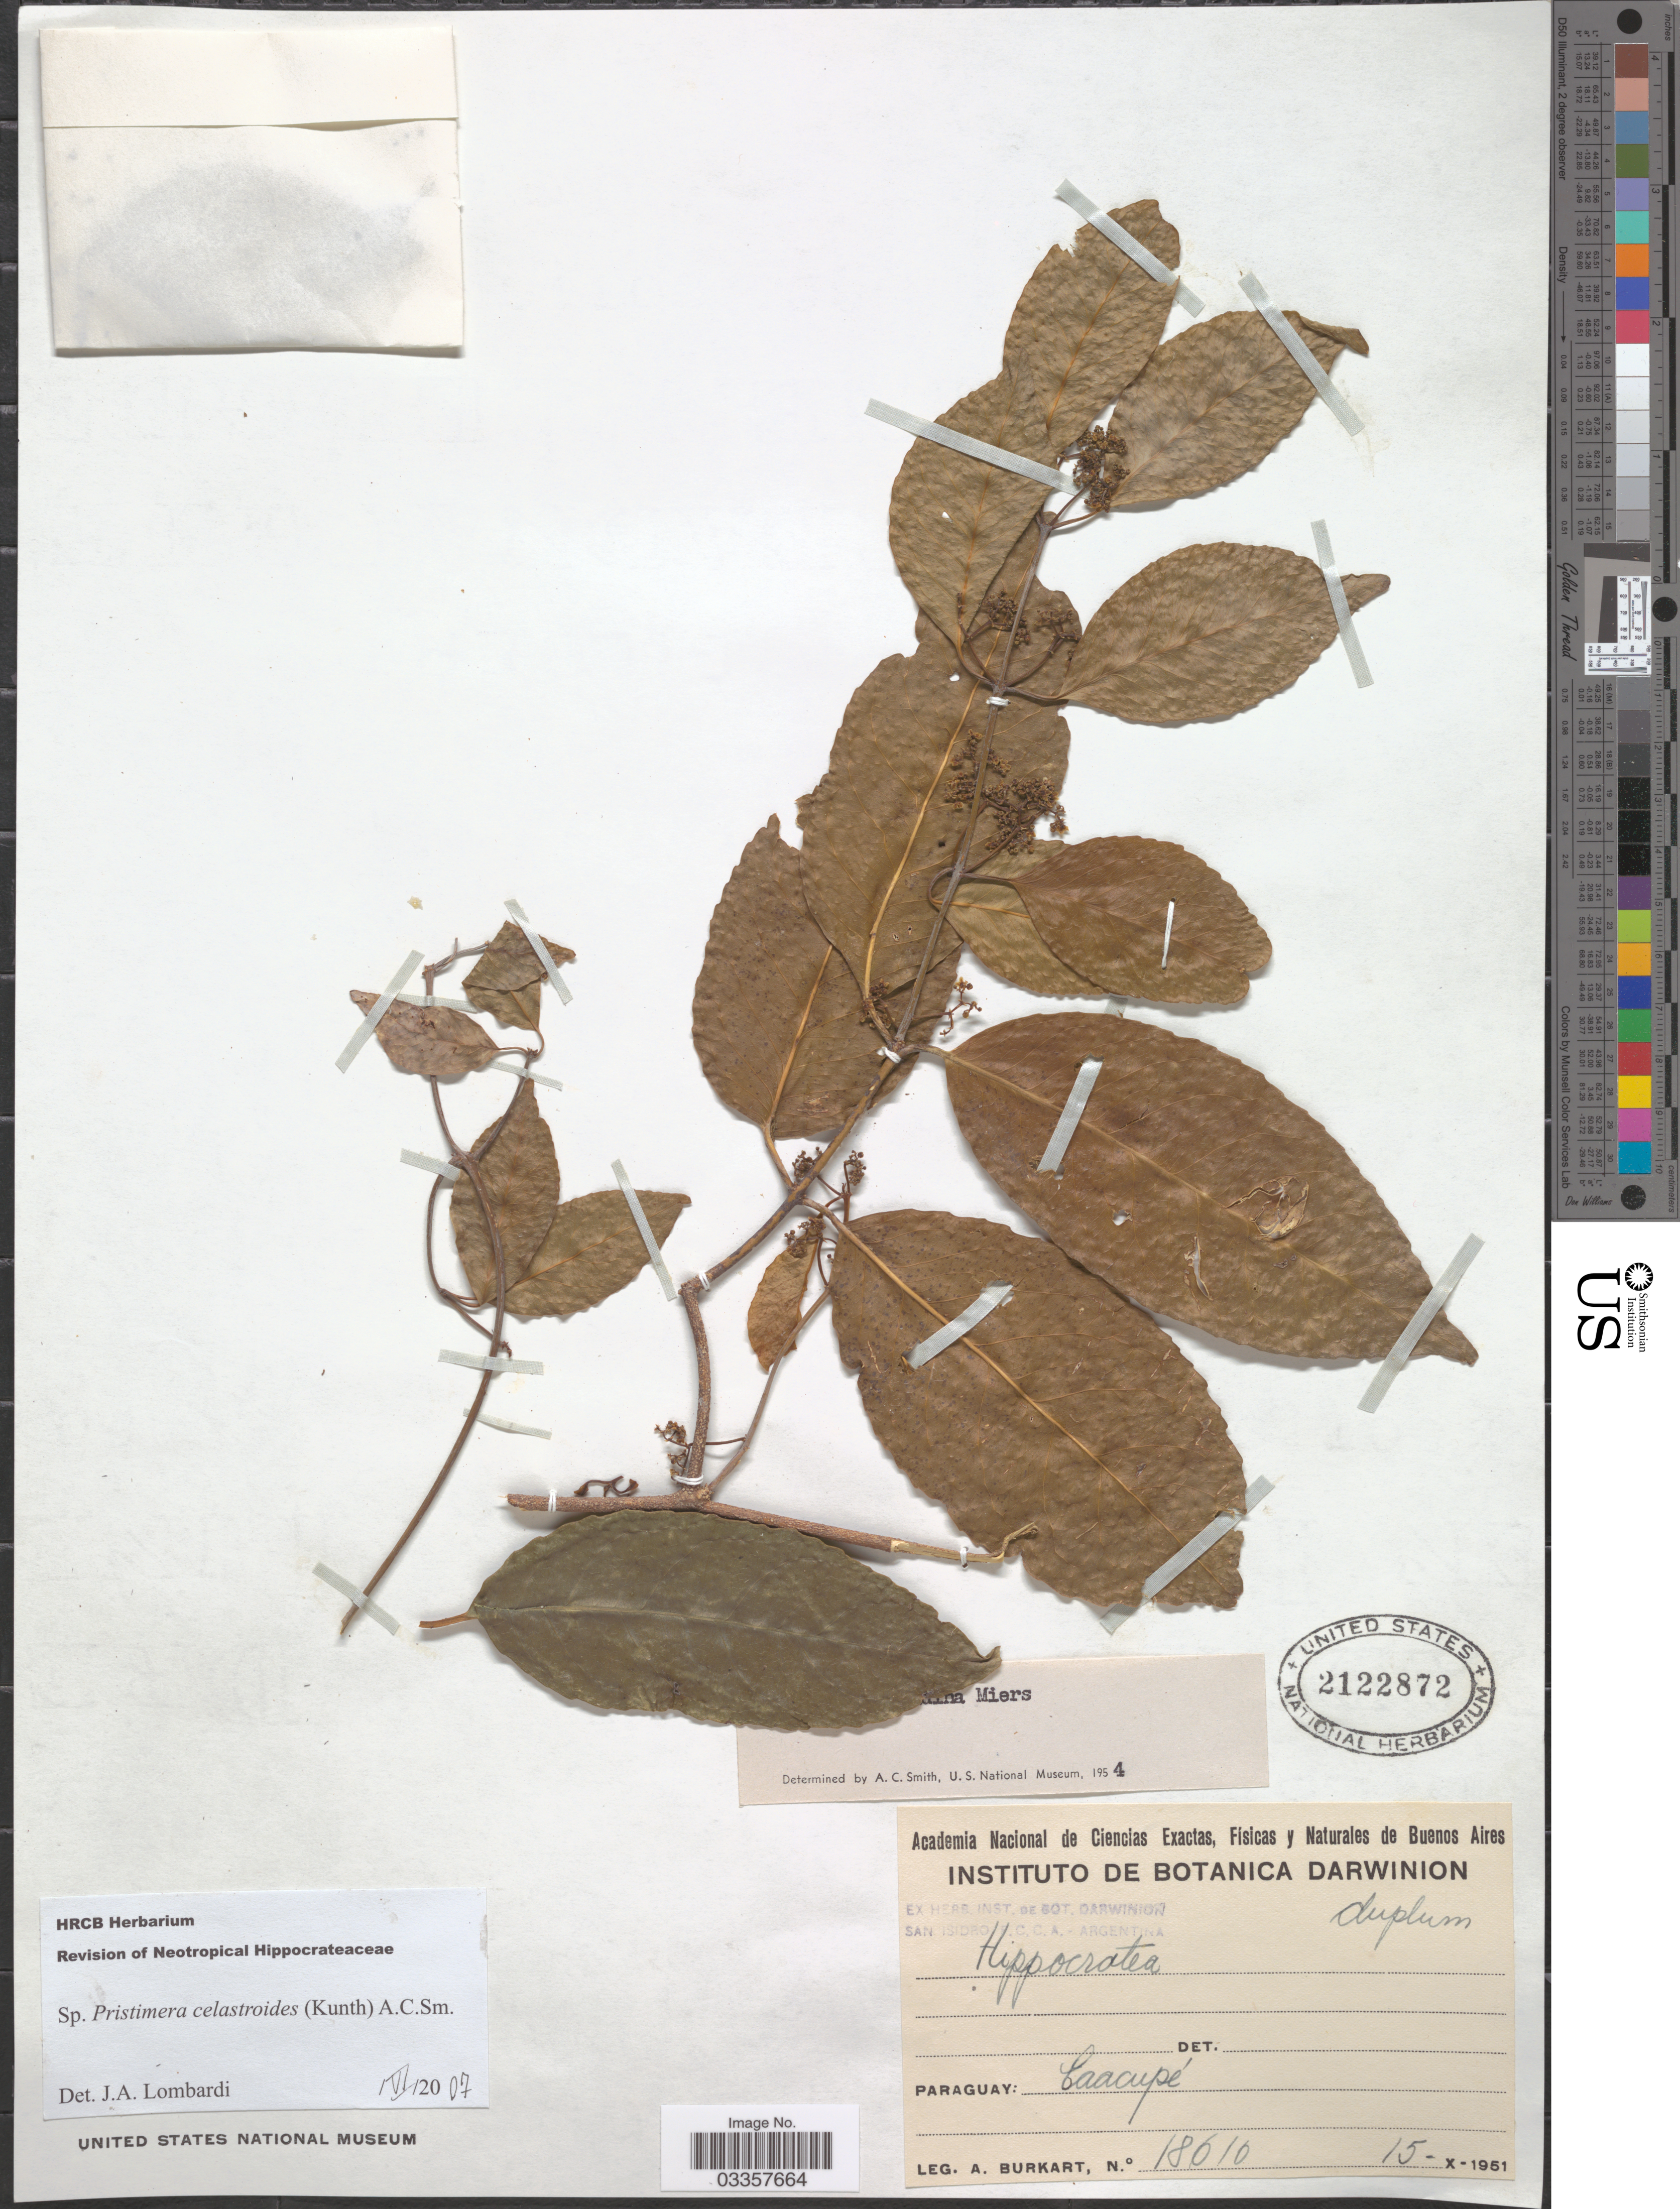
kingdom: Plantae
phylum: Tracheophyta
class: Magnoliopsida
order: Celastrales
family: Celastraceae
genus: Pristimera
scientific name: Pristimera celastroides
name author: (Kunth) A.C. Sm.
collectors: A. E. Burkart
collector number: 18610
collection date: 1951-10-15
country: Paraguay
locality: Caacupé.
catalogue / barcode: US 2122872